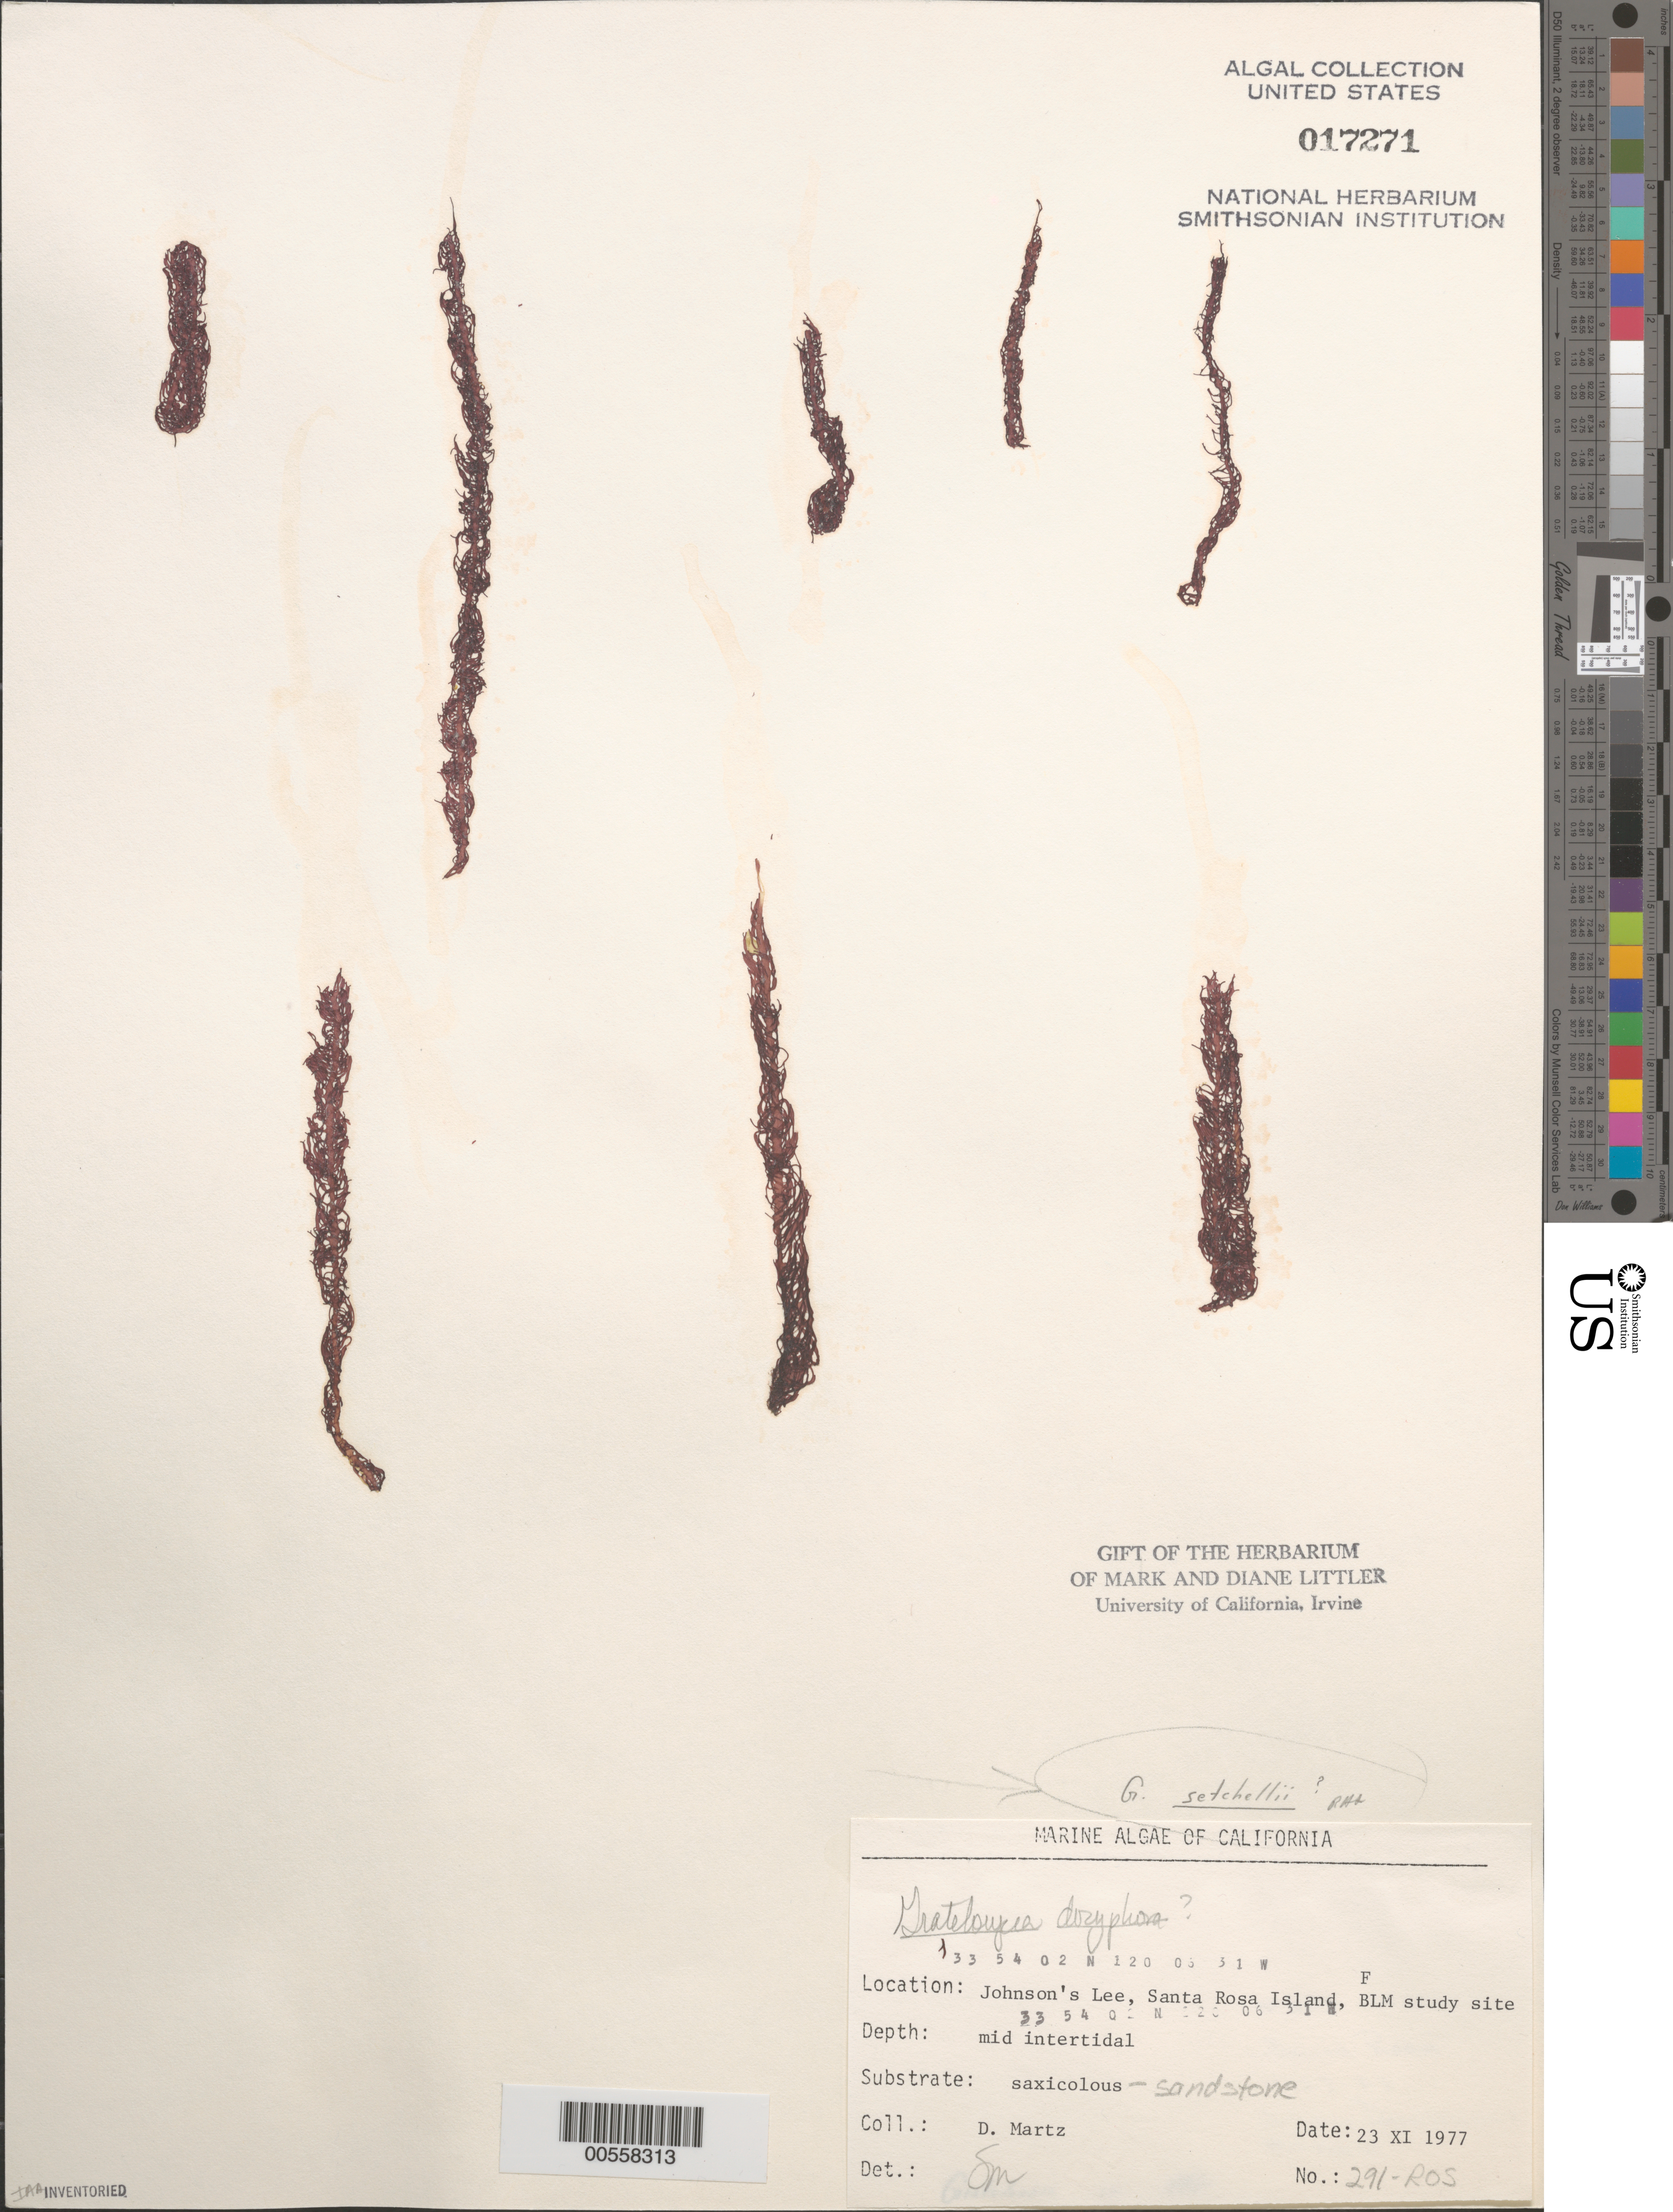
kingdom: Plantae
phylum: Rhodophyta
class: Florideophyceae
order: Halymeniales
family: Halymeniaceae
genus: Norrissia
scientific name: Norrissia setchellii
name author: (Kylin) M.S. Balakrishnan in Desikachary & Raja Rao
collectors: D. Martz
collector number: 291-ros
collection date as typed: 23 Nov 1977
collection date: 1977-11-23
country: United States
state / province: California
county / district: Santa Barbara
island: Santa Rosa Island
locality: Johnson's Lee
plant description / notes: BLM-SOCALBIGHT Rocky Intertidal Survey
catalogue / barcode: US 17271